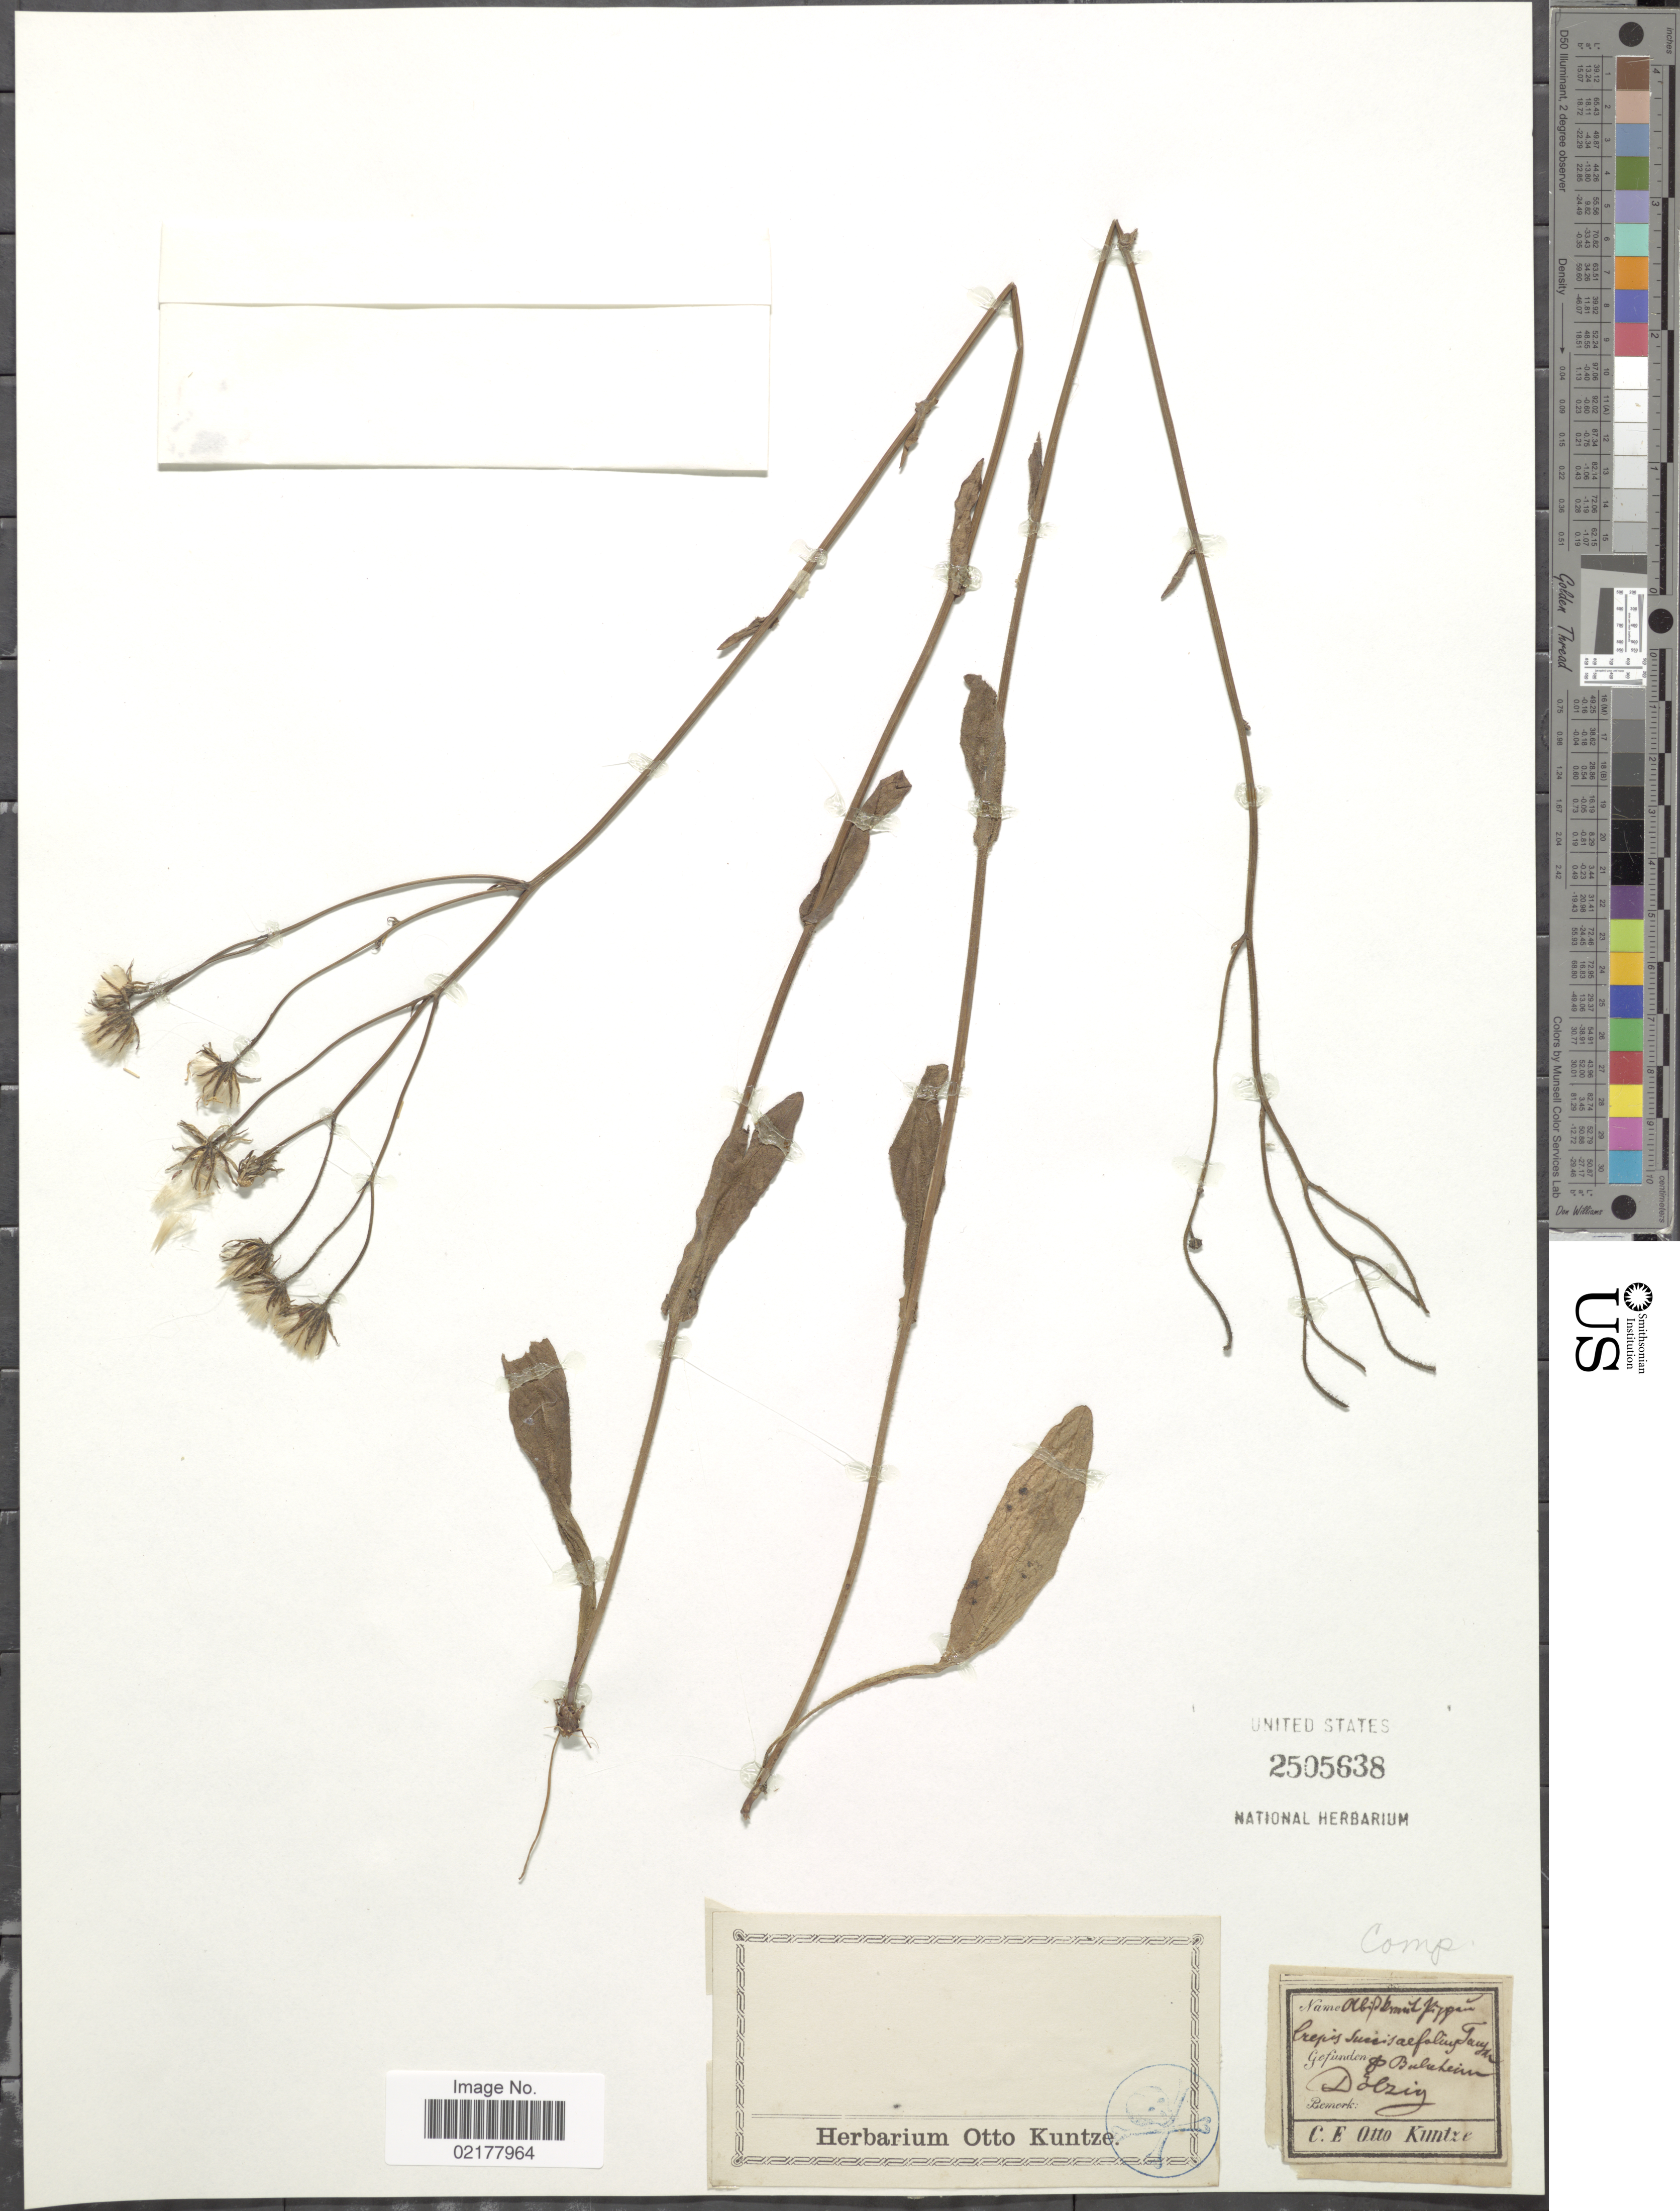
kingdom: Plantae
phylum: Tracheophyta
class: Magnoliopsida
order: Asterales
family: Asteraceae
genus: Crepis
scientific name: Crepis mollis subsp. succisifolia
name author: (All.) Dostál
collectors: C.E.O. Kuntze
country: Germany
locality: Buluheim. Dolzig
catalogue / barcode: US 2505638